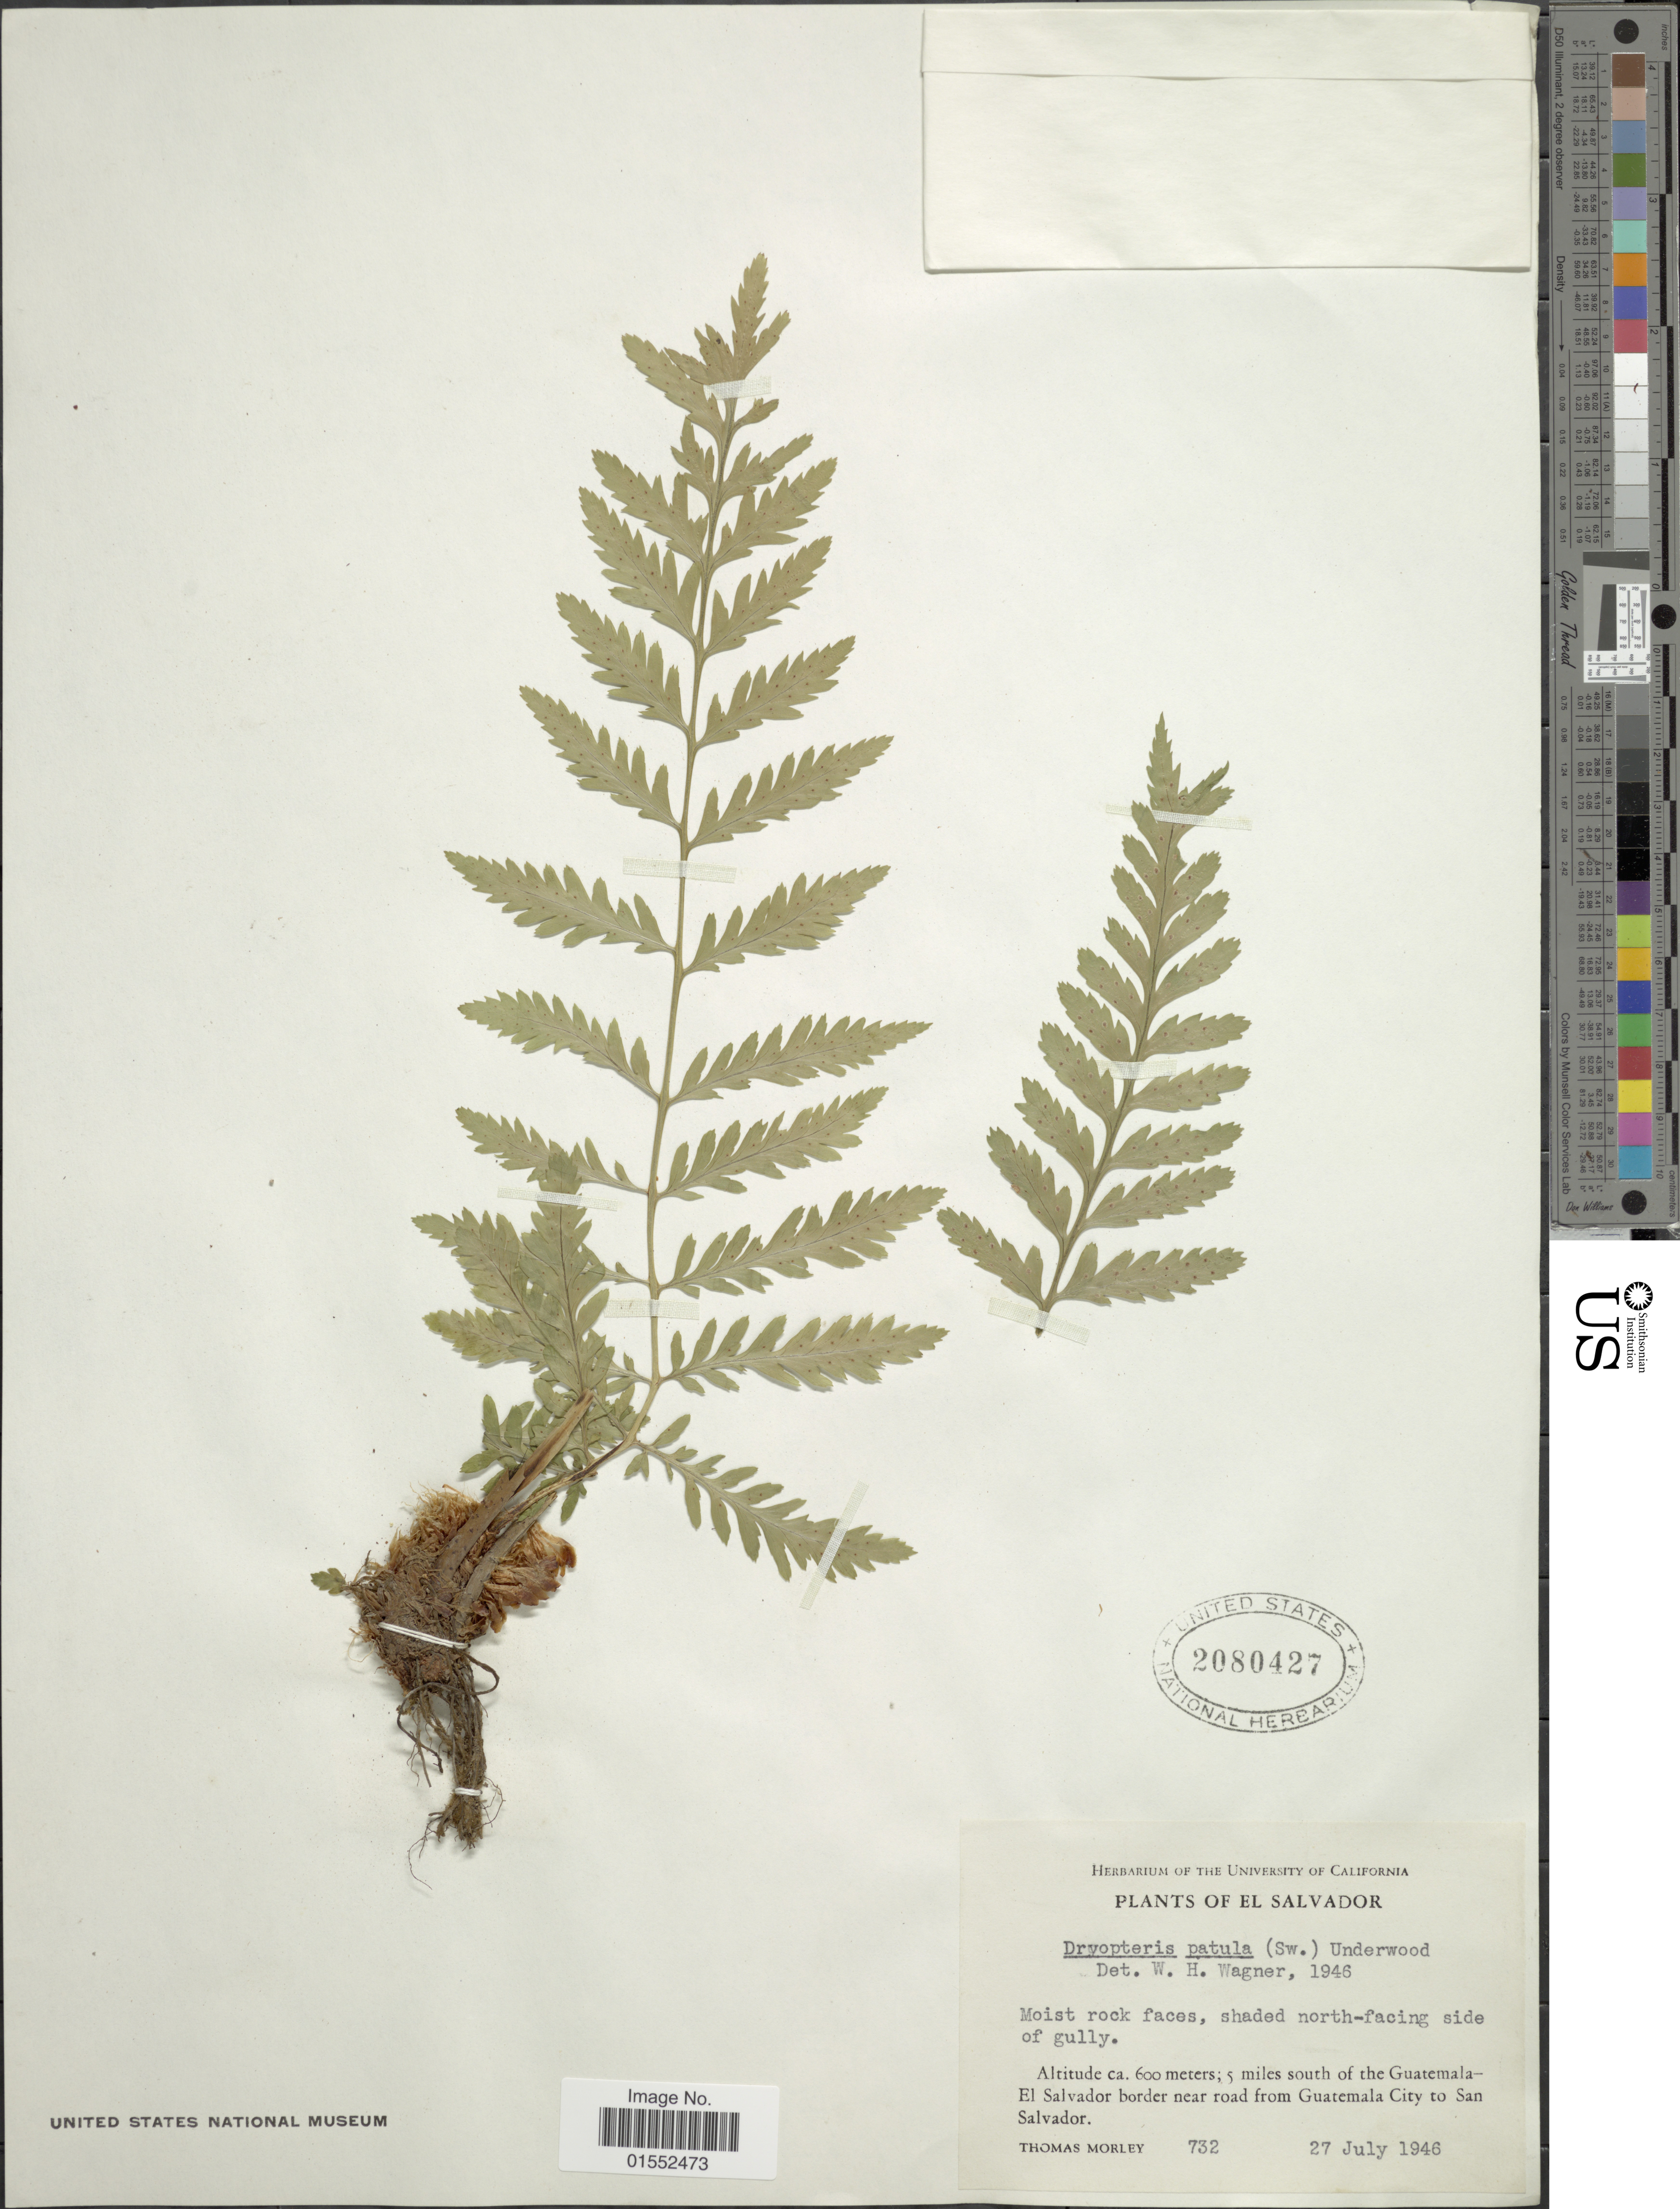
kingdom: Plantae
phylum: Tracheophyta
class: Polypodiopsida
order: Polypodiales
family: Dryopteridaceae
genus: Dryopteris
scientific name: Dryopteris patula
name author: (Sw.) Underw.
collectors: T. Morley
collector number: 732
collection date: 1946-07-27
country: El Salvador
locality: El Salvador. 5 miles south of the Guatemala. El salvador border near road from Guatemala City to San Salvador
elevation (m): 600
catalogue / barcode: US 2080427